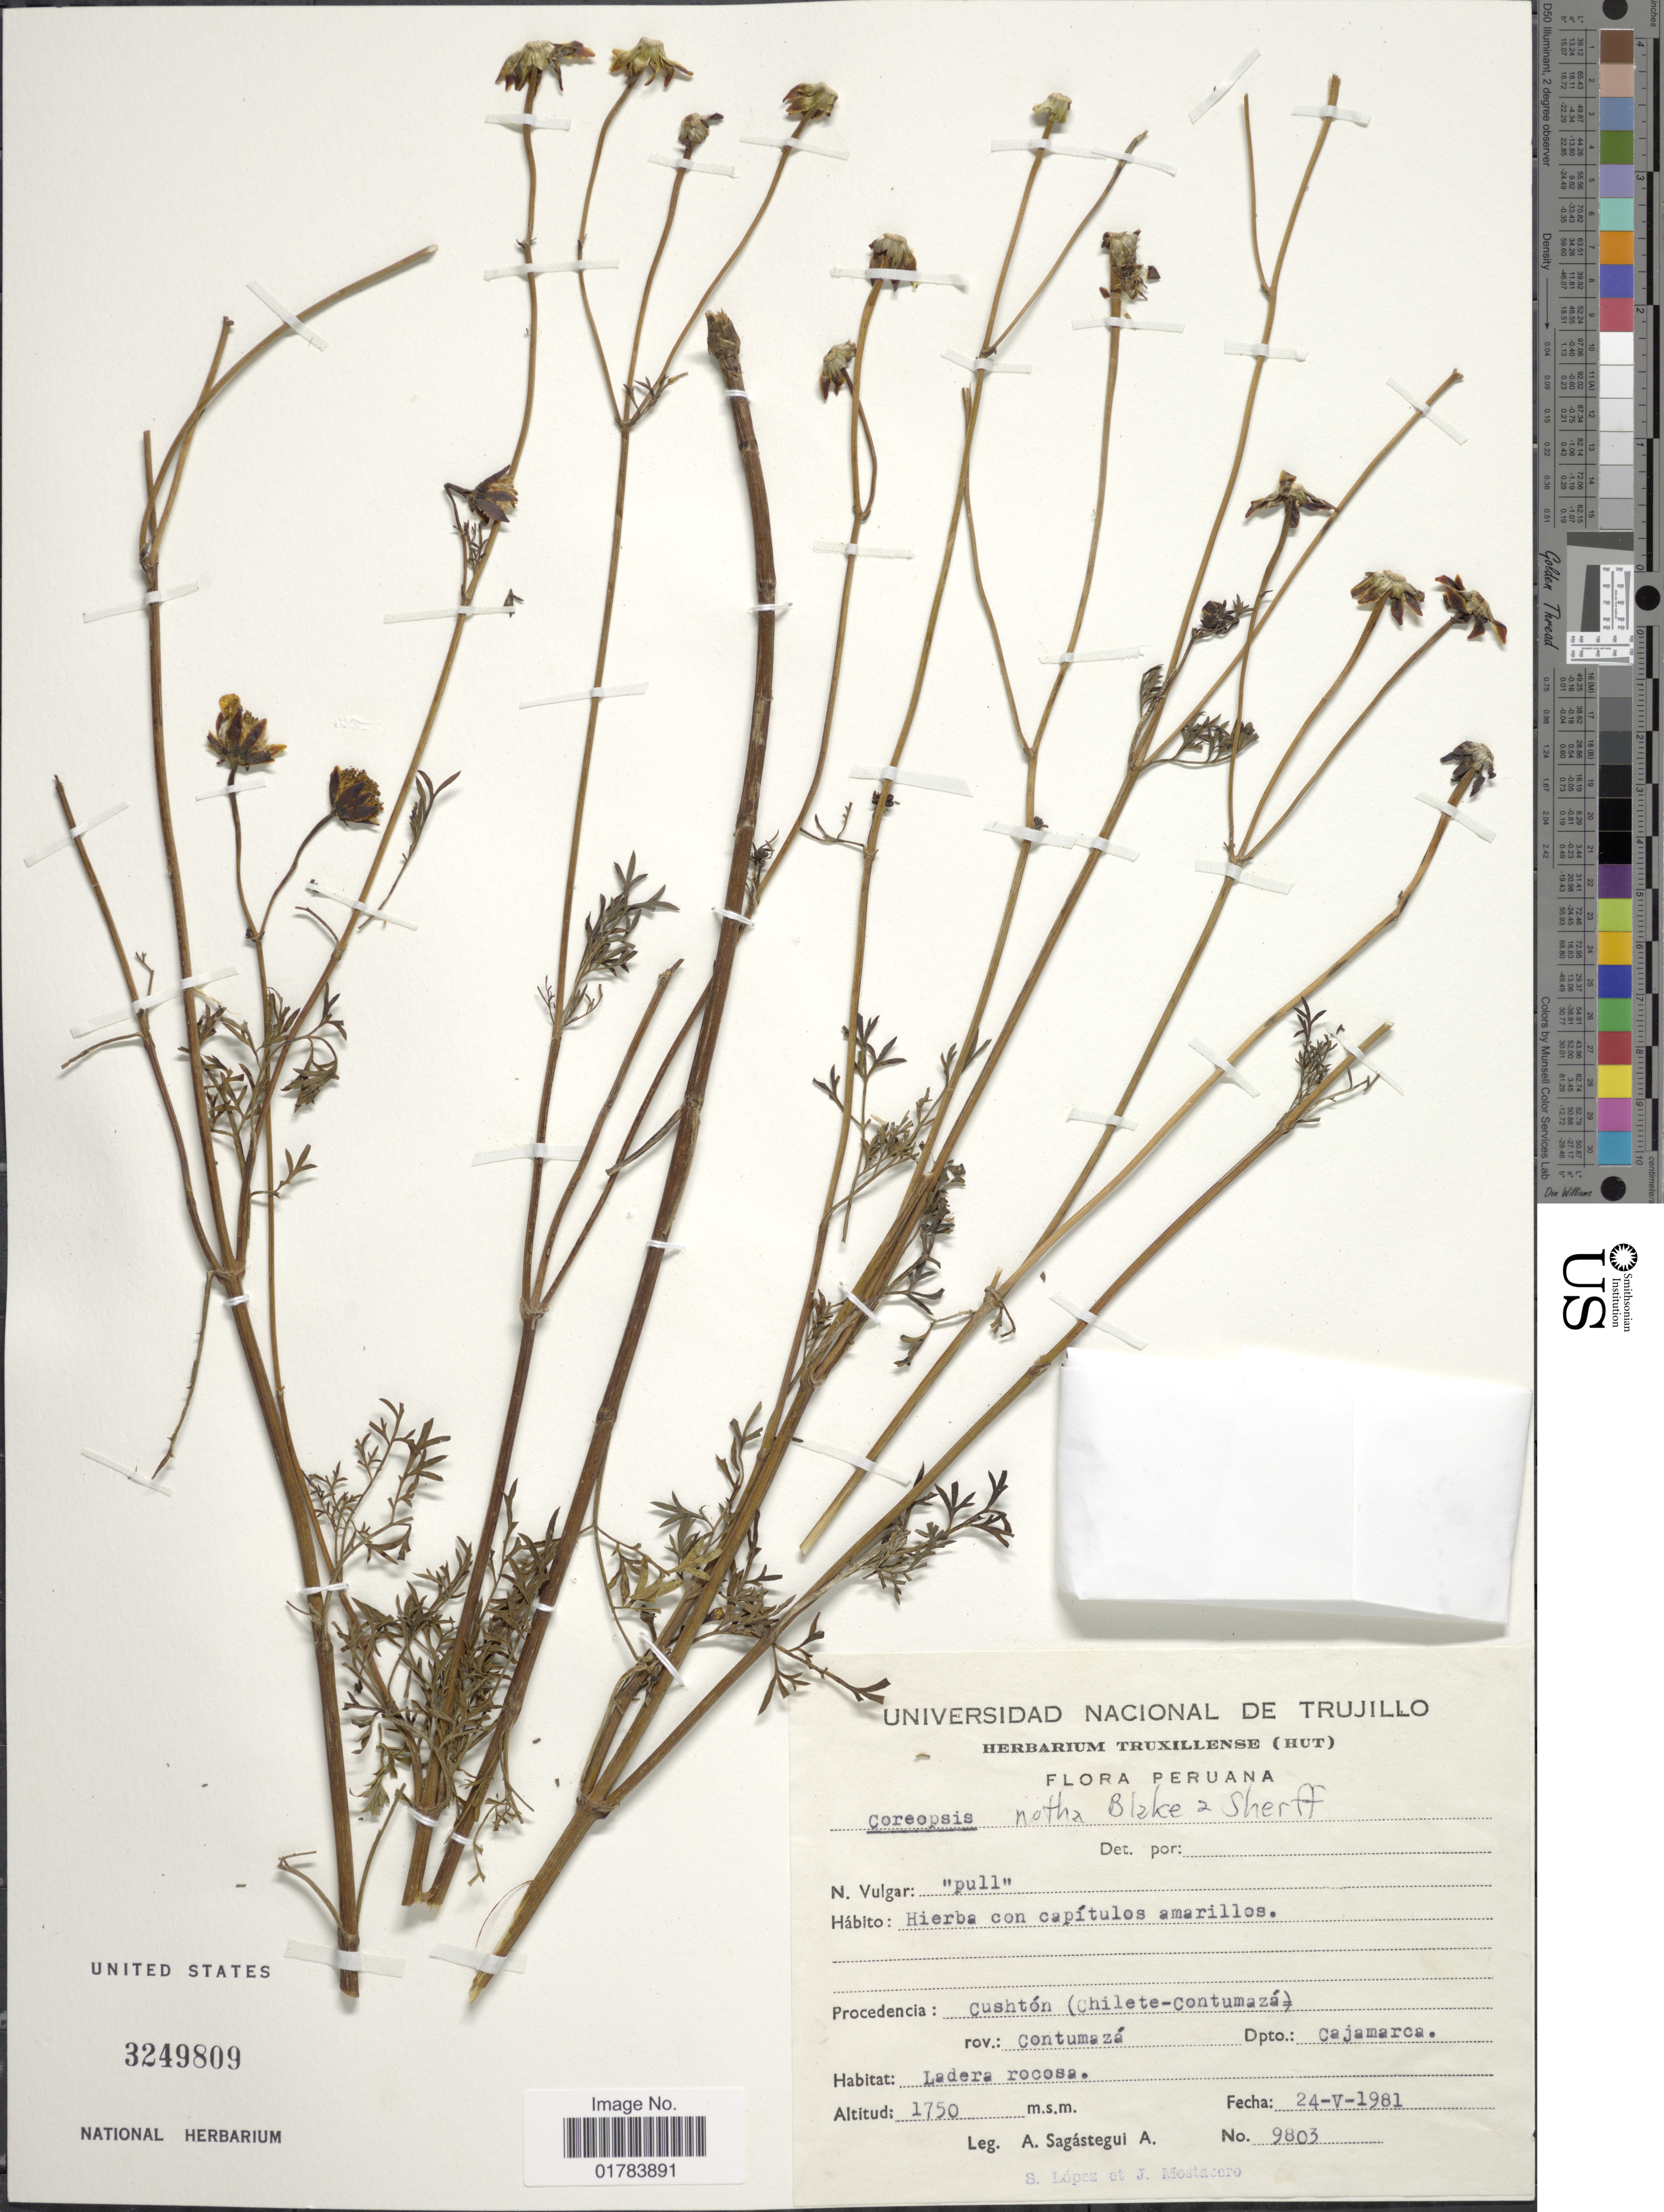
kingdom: Plantae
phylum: Tracheophyta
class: Magnoliopsida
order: Asterales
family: Asteraceae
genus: Coreopsis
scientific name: Coreopsis notha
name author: S.F. Blake & Sherff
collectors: A. Sagástegui A., S. Lopez & J. Mostacero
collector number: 9803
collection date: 1981-05-24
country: Peru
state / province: Cajamarca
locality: Procedencia: Cushton (Chilete-Contumaza) rov. Contumaza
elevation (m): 1750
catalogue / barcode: US 3249809